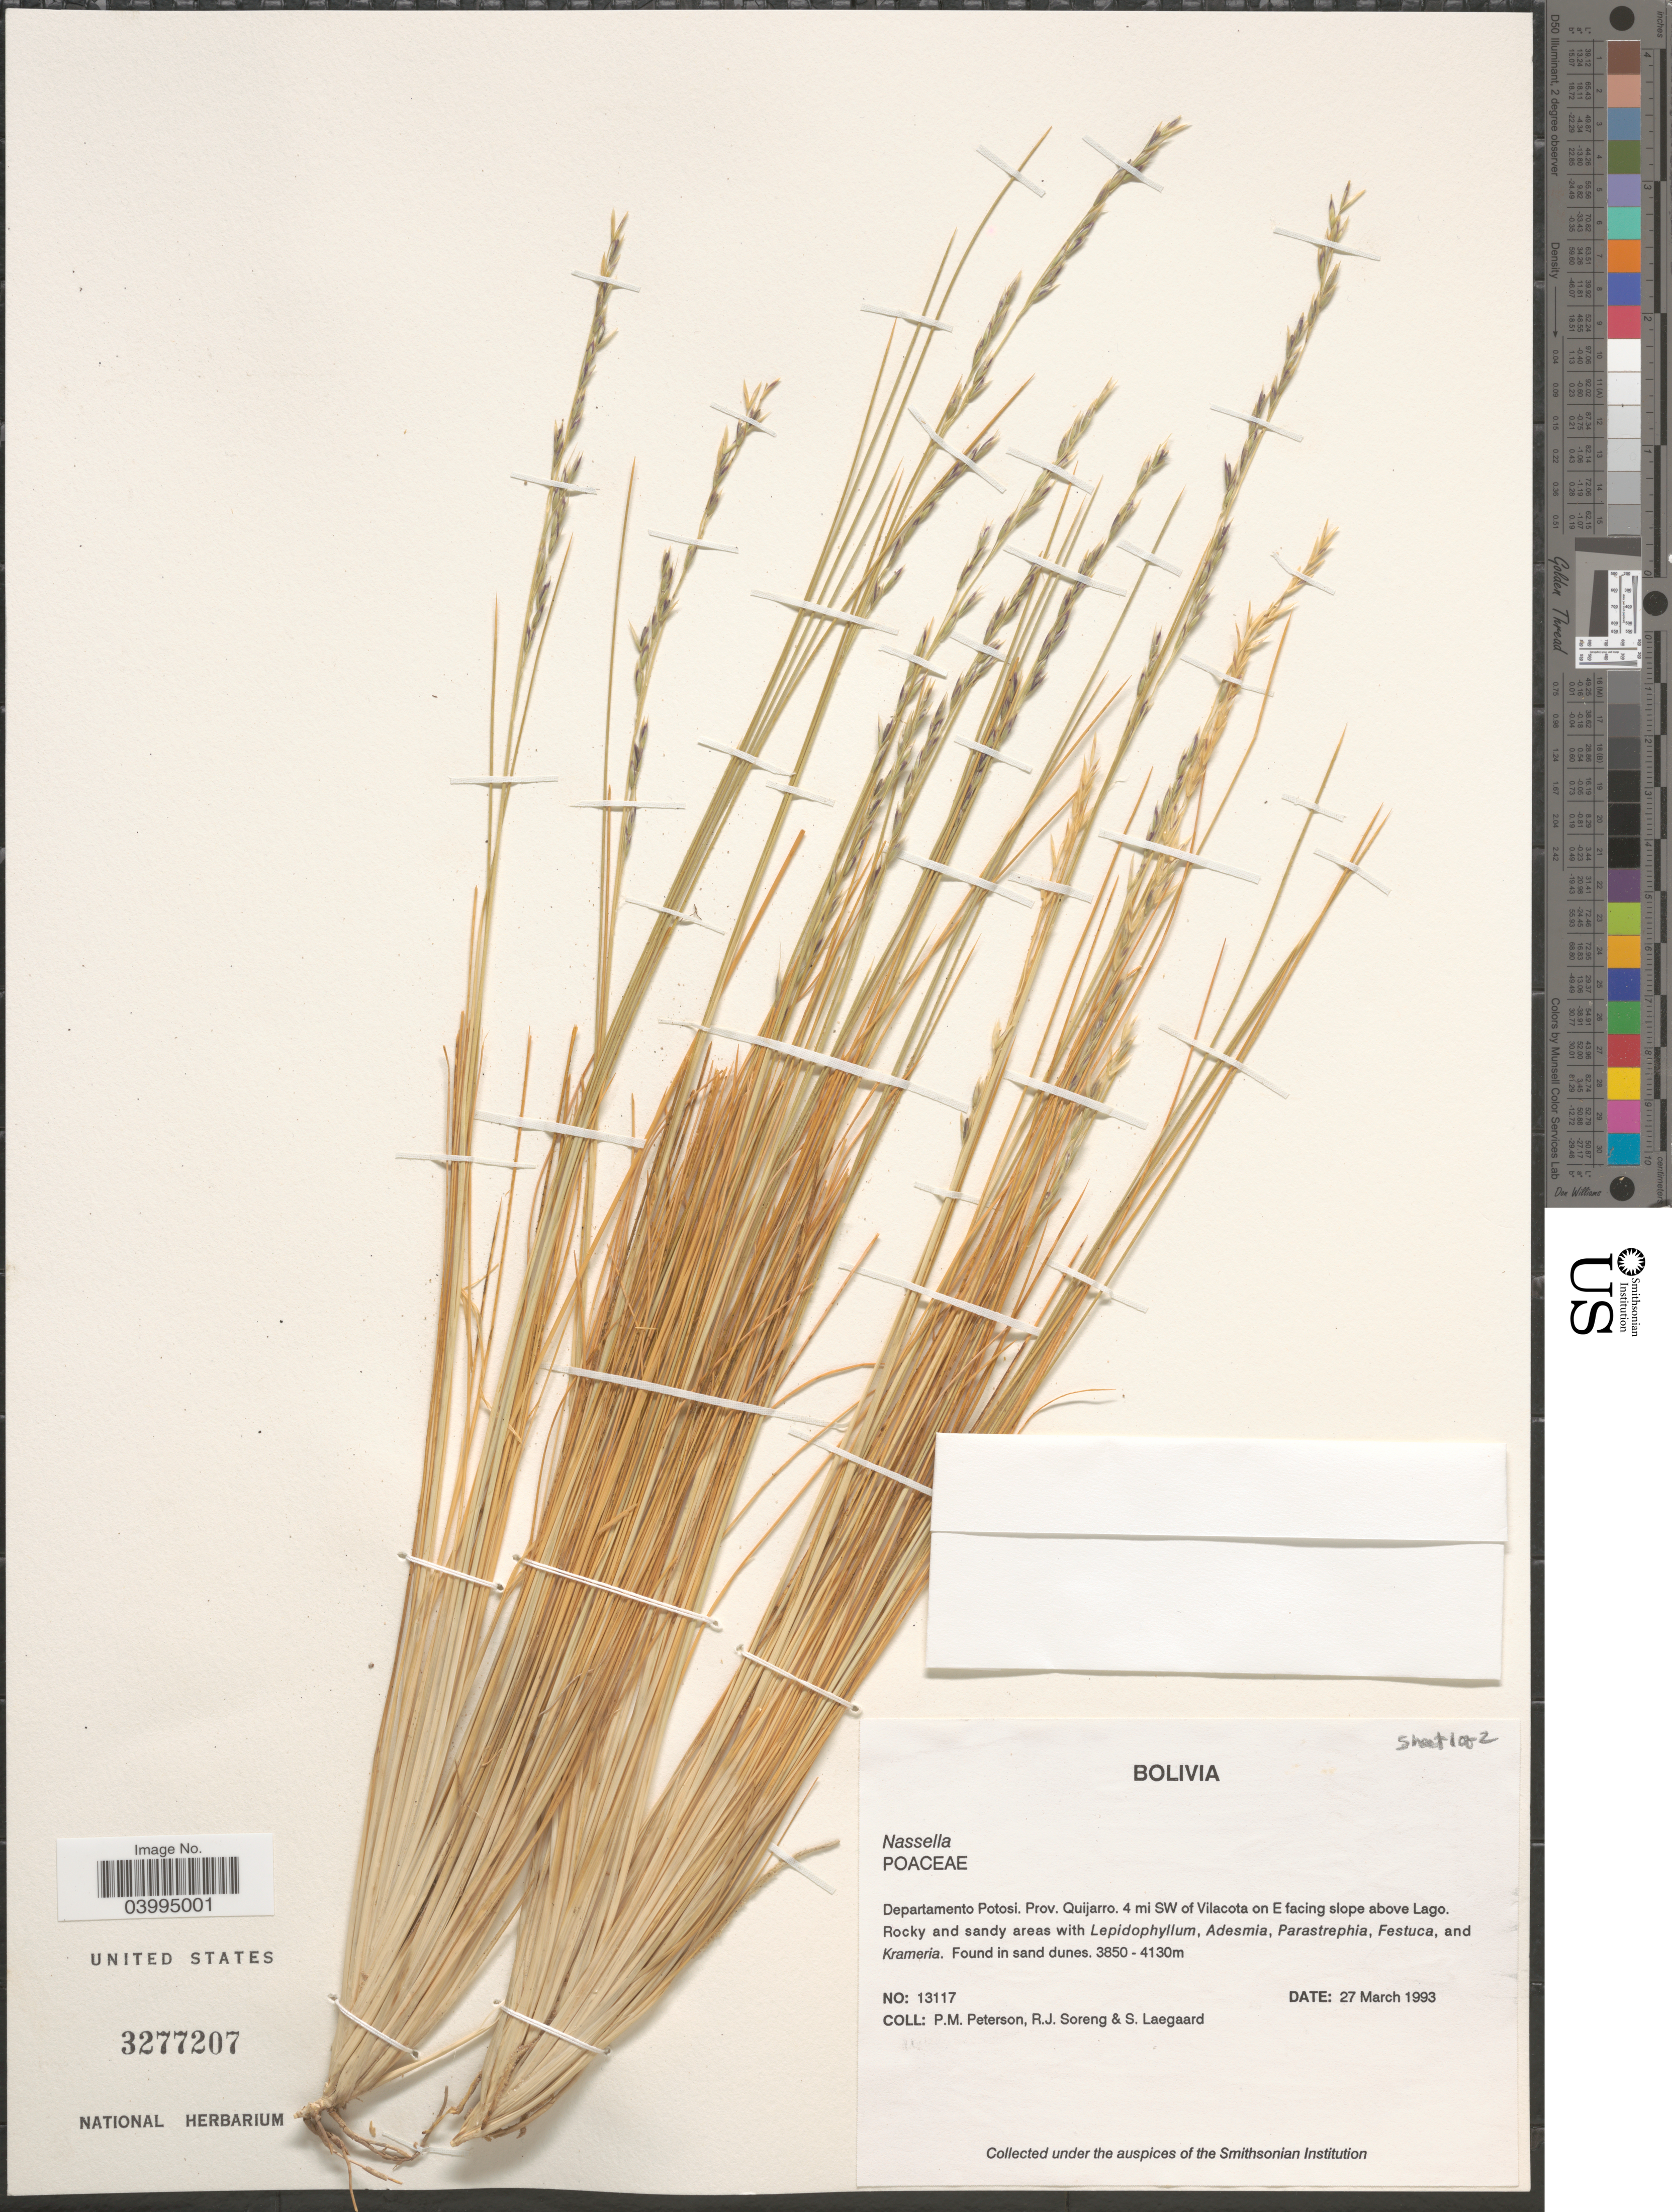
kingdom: Plantae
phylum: Tracheophyta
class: Liliopsida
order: Poales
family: Poaceae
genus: Stipa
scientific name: Stipa sp.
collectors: P. M. Peterson, R. J. Soreng & S. Lægaard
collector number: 13117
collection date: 1993-03-27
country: Bolivia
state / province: Potosi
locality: Departamento Potosi. Prov. Quijarro. 4 mi SW of Vilacota on E facing slope above Lago.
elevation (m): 3850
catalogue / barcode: US 3277207